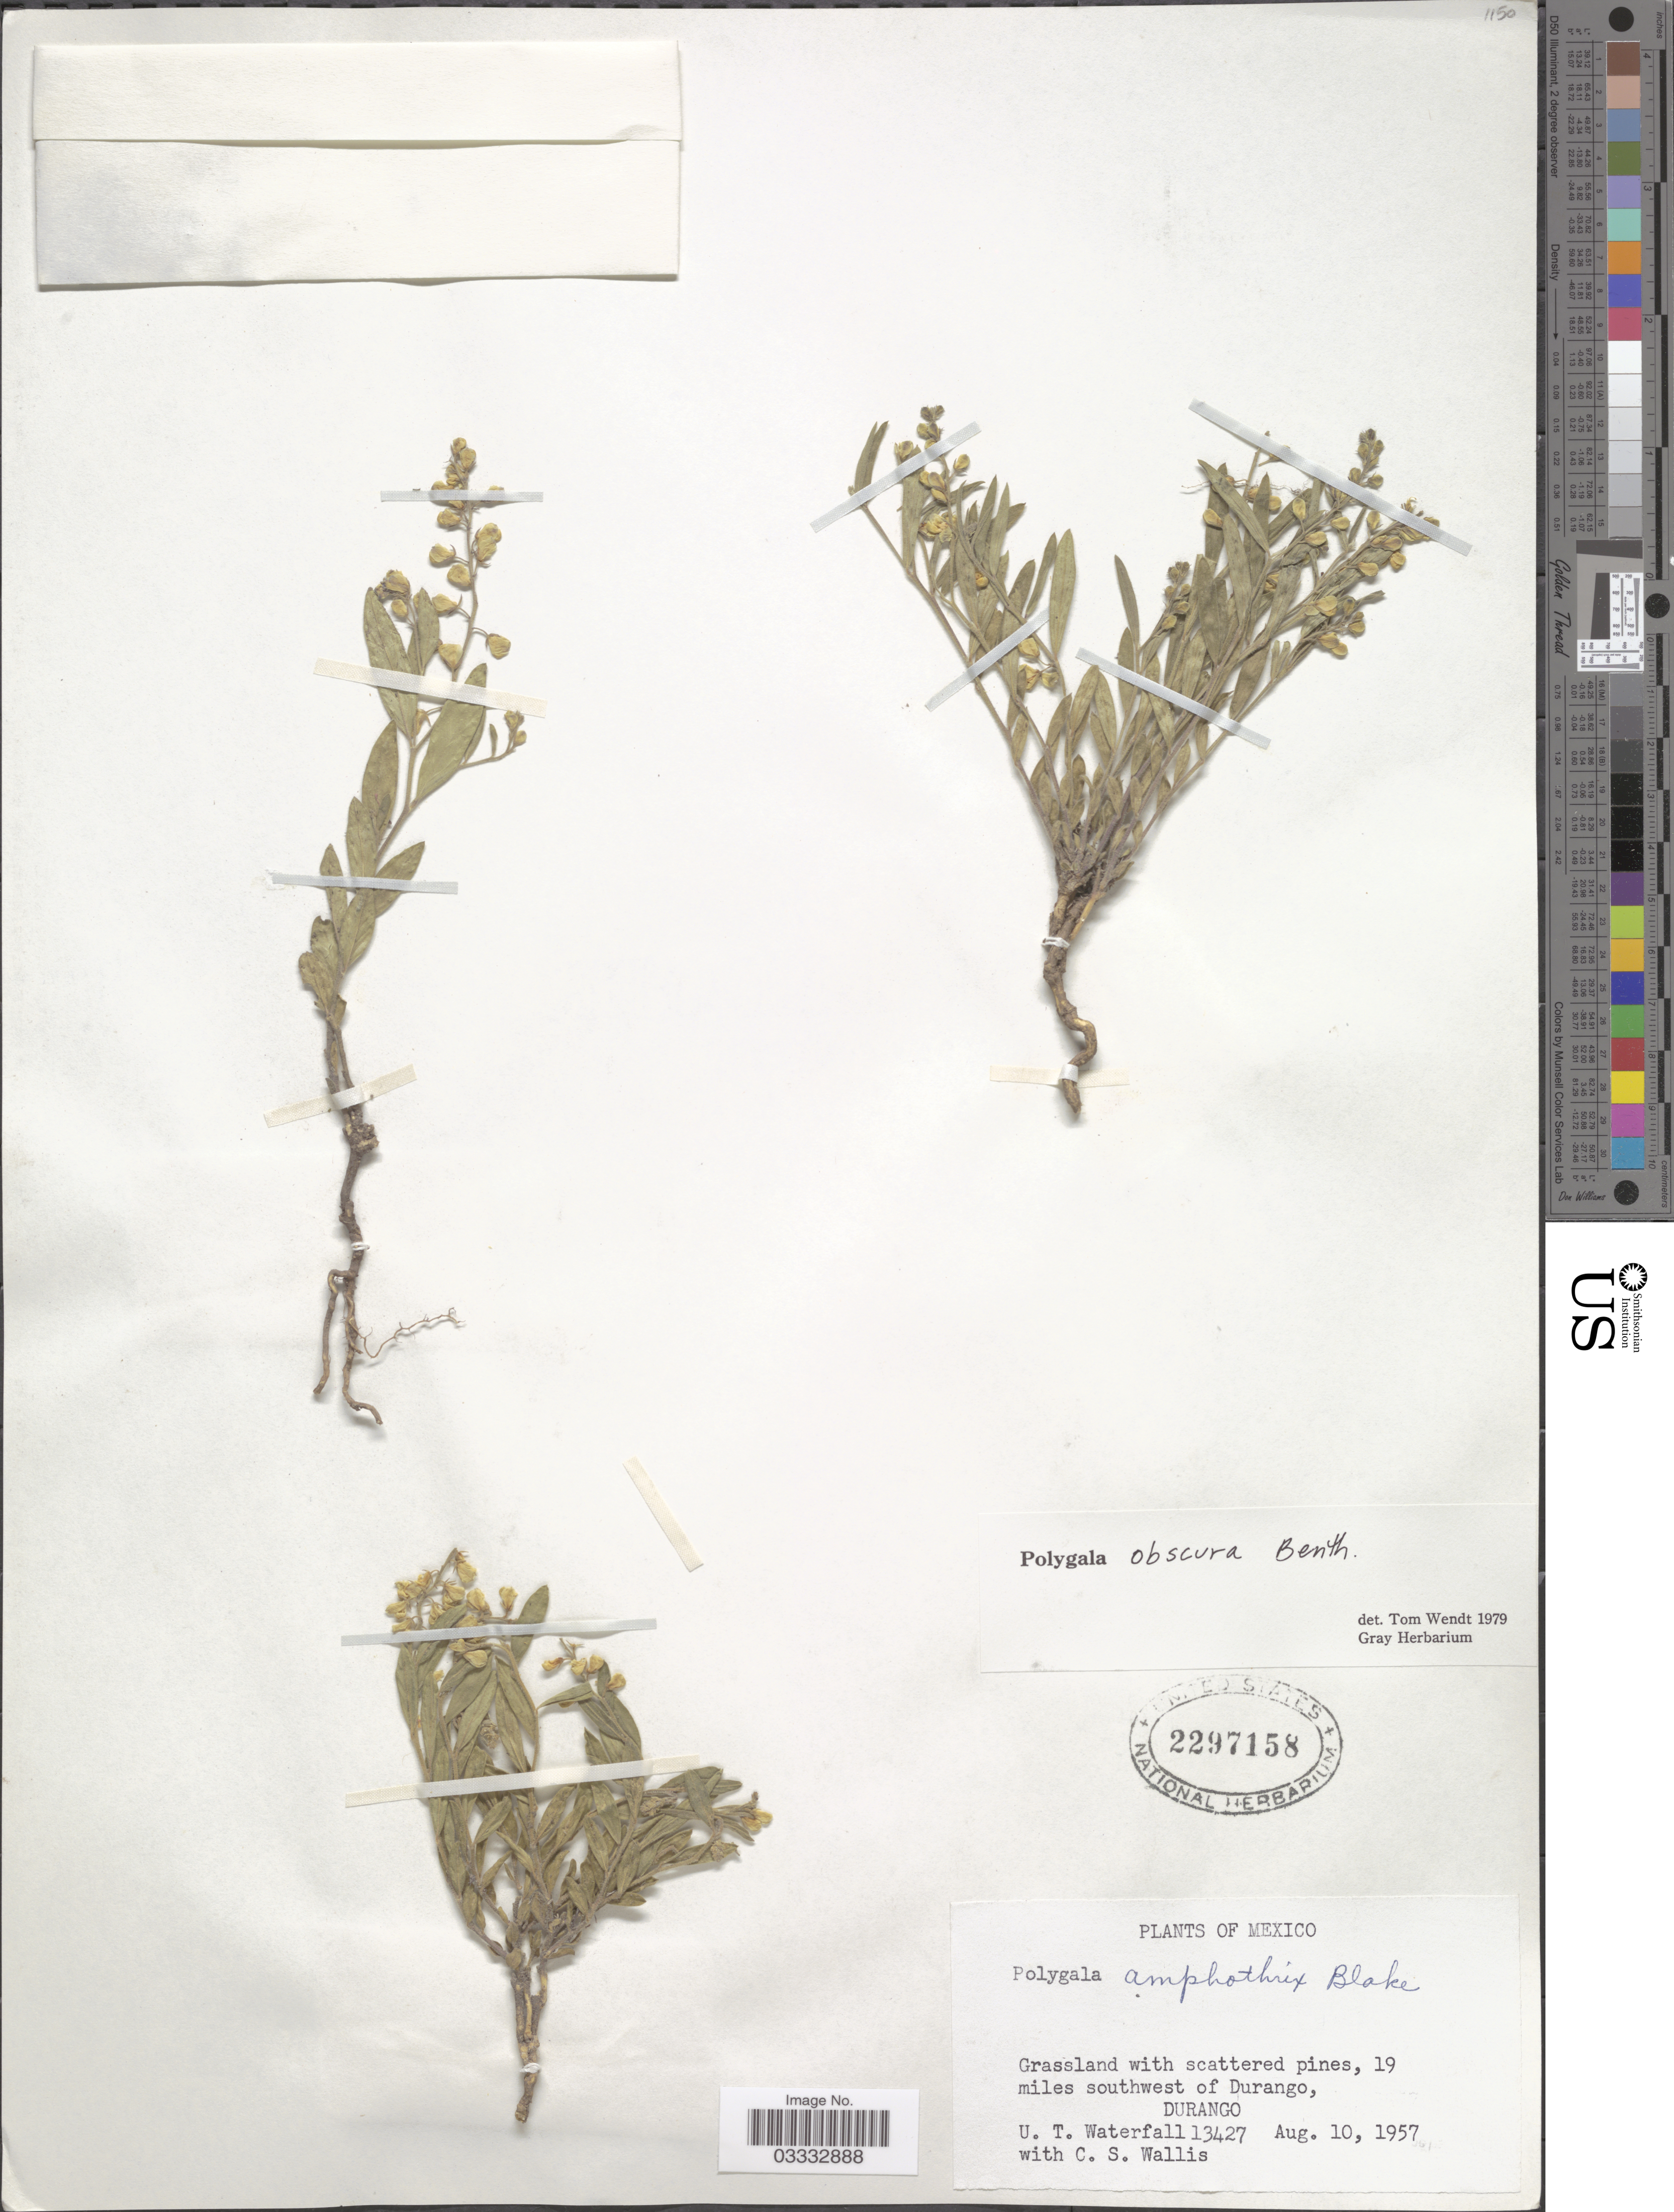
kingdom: Plantae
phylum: Tracheophyta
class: Magnoliopsida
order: Fabales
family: Polygalaceae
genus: Hebecarpa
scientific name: Hebecarpa obscura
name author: (Benth.) J.R. Abbott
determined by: Strong, Mark T., (BOT), Smithsonian Institution - National Museum of Natural History (UNITED STATES)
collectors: U. T. Waterfall & C. S. Wallis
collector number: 13427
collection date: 1957-08-10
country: Mexico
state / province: Durango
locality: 19 miles southwest of Durango.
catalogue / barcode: US 2297158